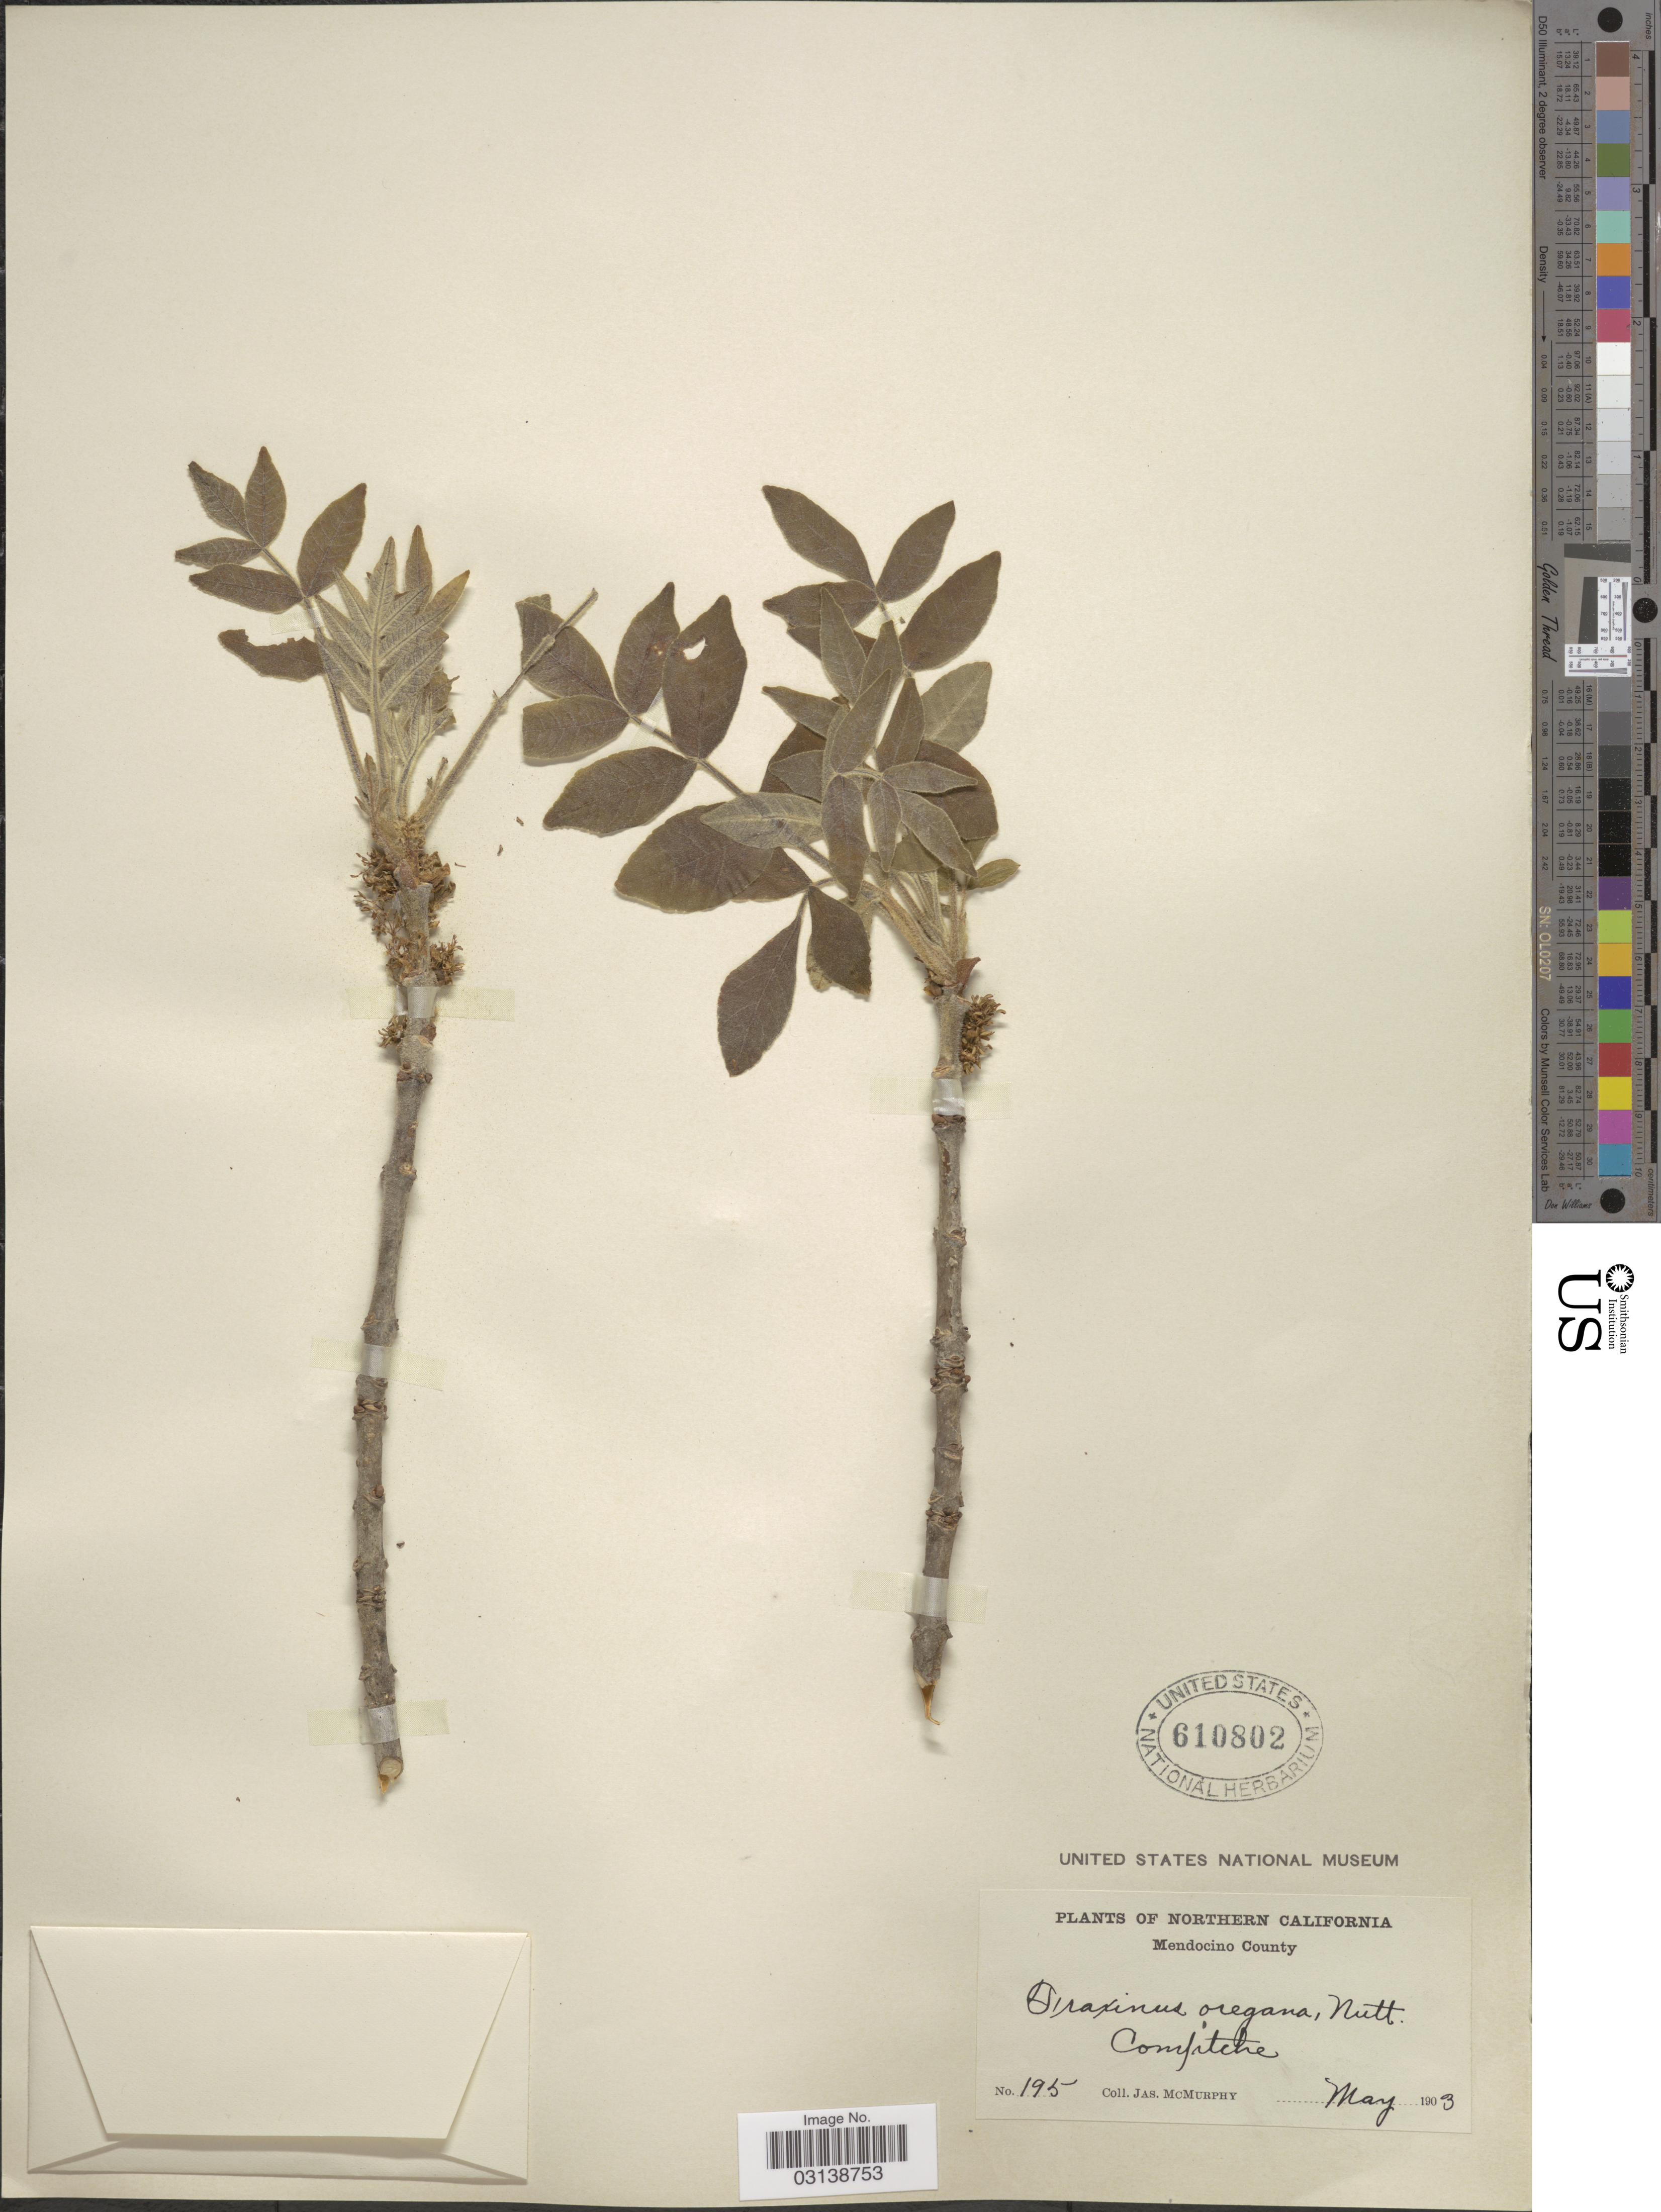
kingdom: Plantae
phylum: Tracheophyta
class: Magnoliopsida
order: Lamiales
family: Oleaceae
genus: Fraxinus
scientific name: Fraxinus latifolia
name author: Benth.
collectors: J. McMurphy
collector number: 195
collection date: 1903-05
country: United States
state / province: California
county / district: Mendocino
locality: Northern California. Mendocino County. Comfitche.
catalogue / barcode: US 610802